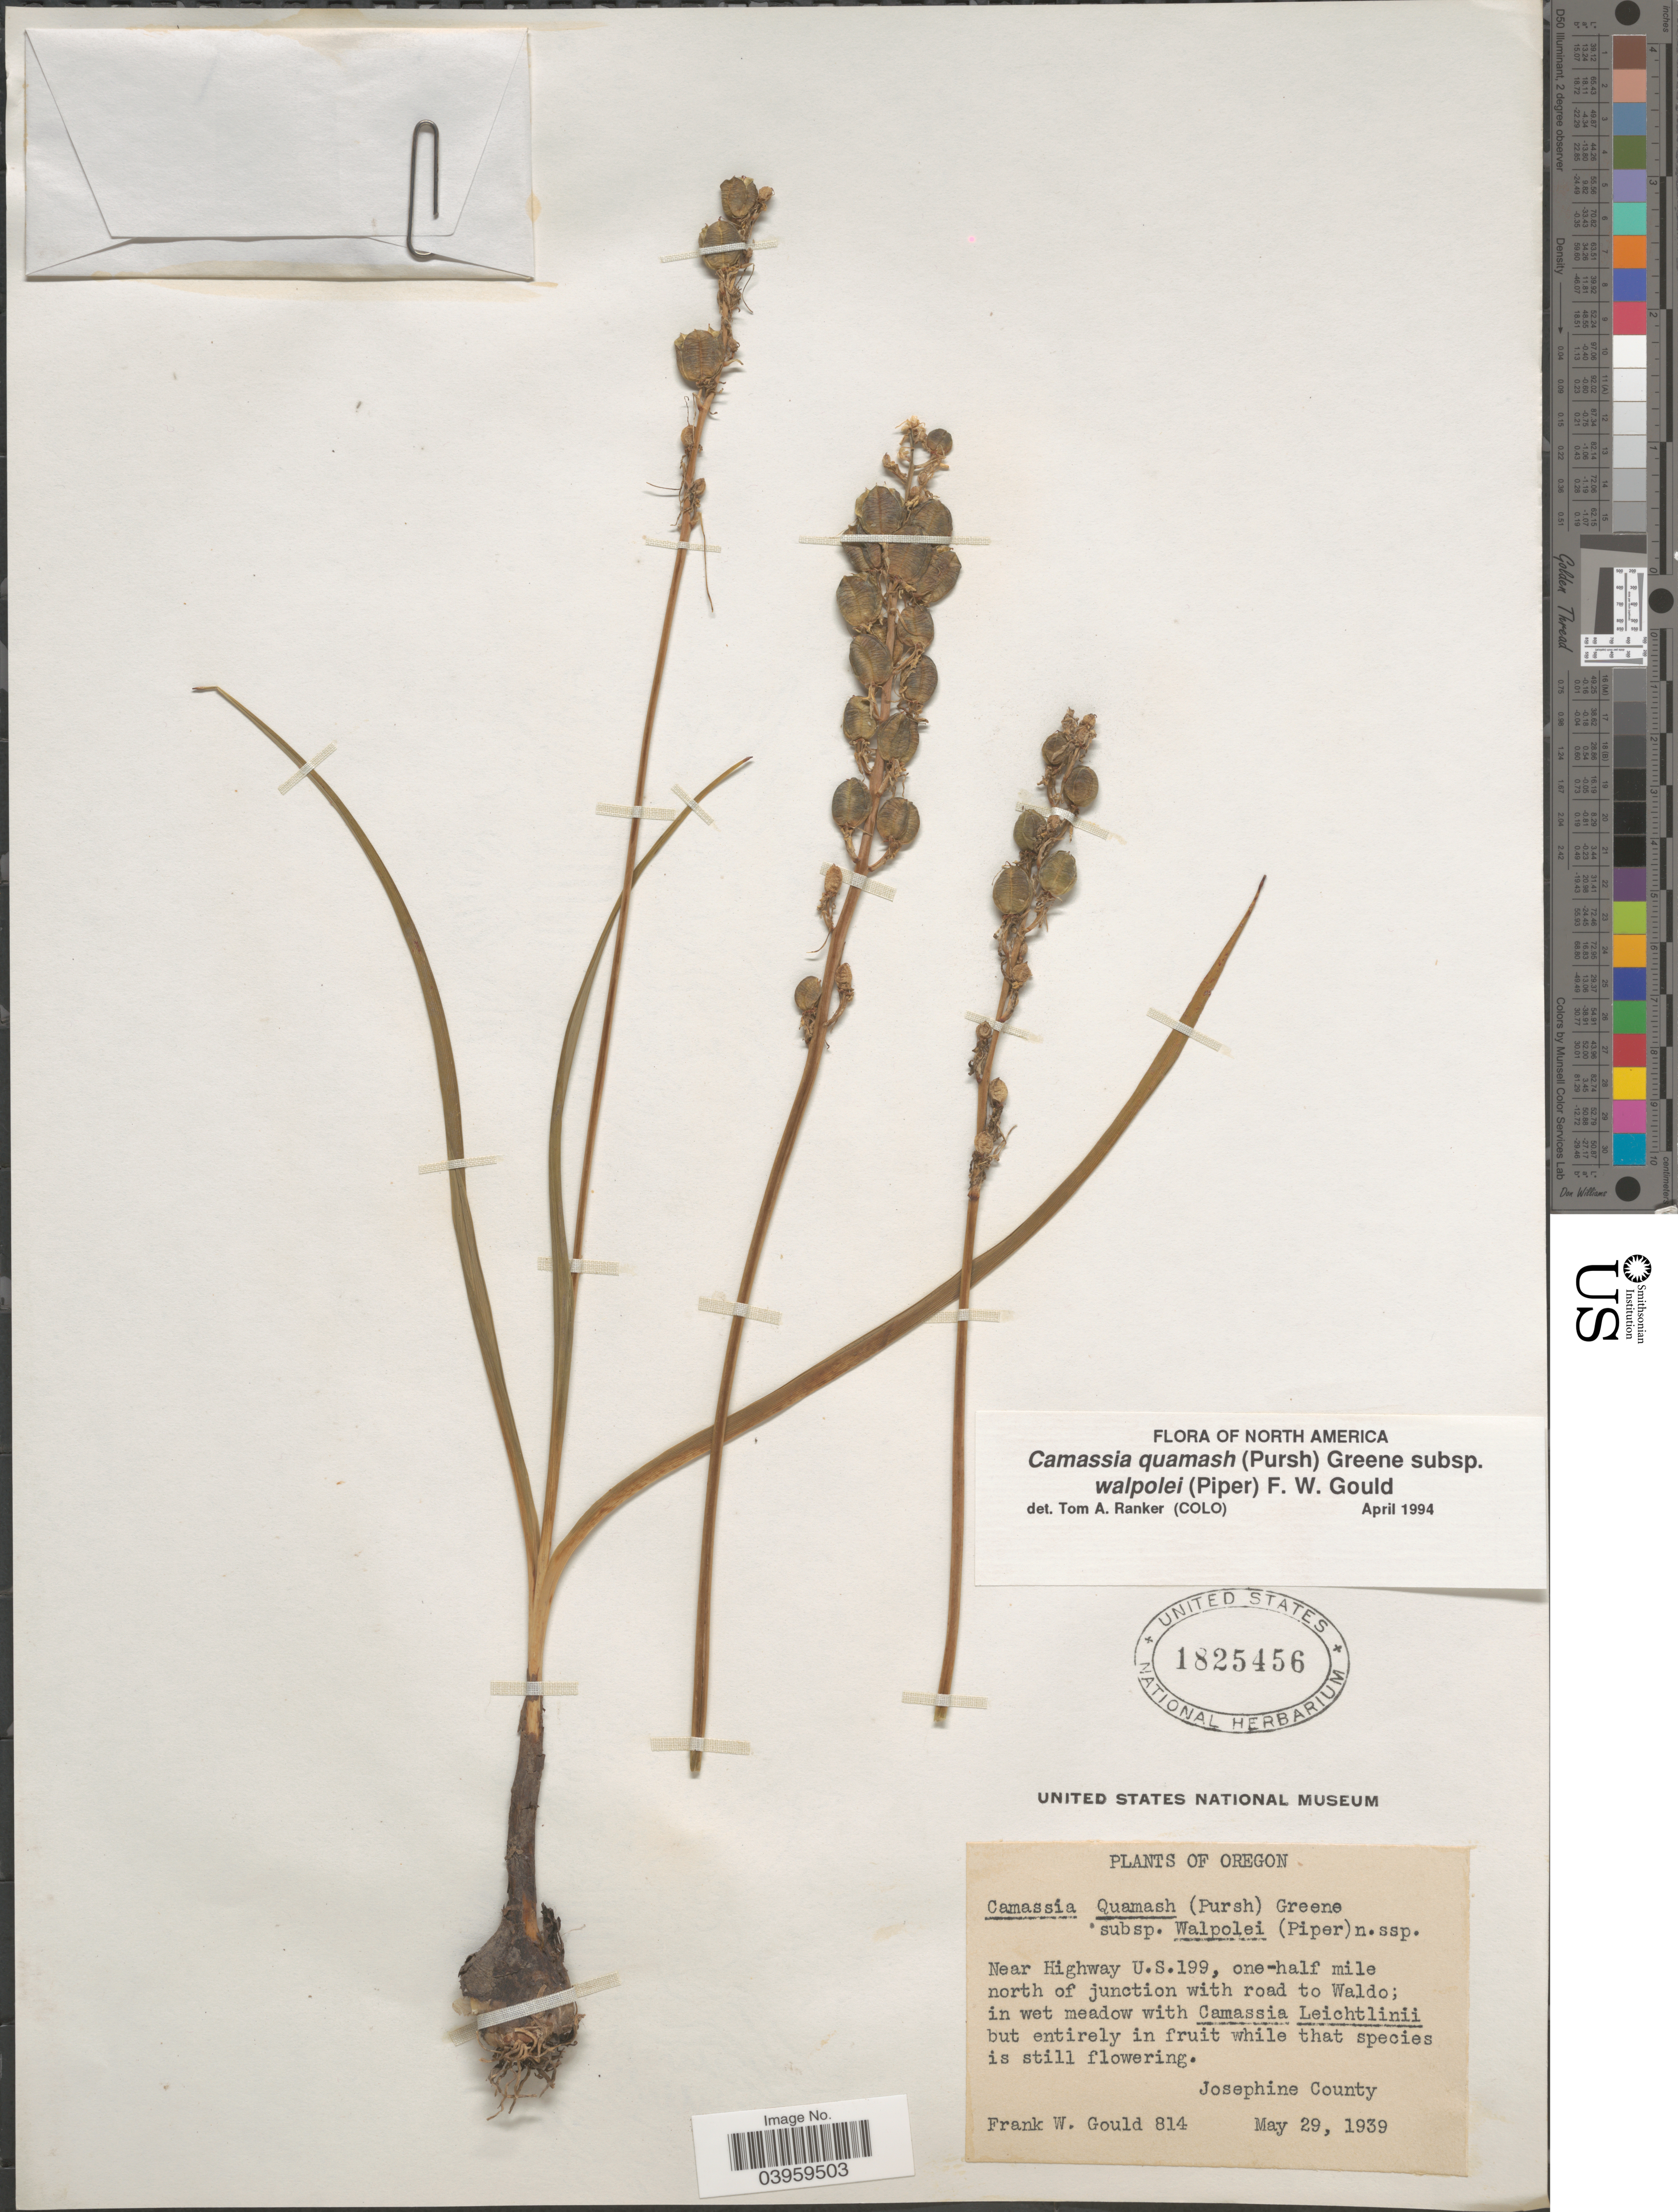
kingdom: Plantae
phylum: Tracheophyta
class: Liliopsida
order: Asparagales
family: Asparagaceae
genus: Camassia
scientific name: Camassia quamash subsp. walpolei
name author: (Piper) Gould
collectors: Gould, Frank Walton, Clark, C. A.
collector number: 814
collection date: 1939-05-29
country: United States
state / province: Oregon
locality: Near Highway U.S. 199, one-half mile north of junction with road to Waldo. Josephine County.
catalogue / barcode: US 1825456